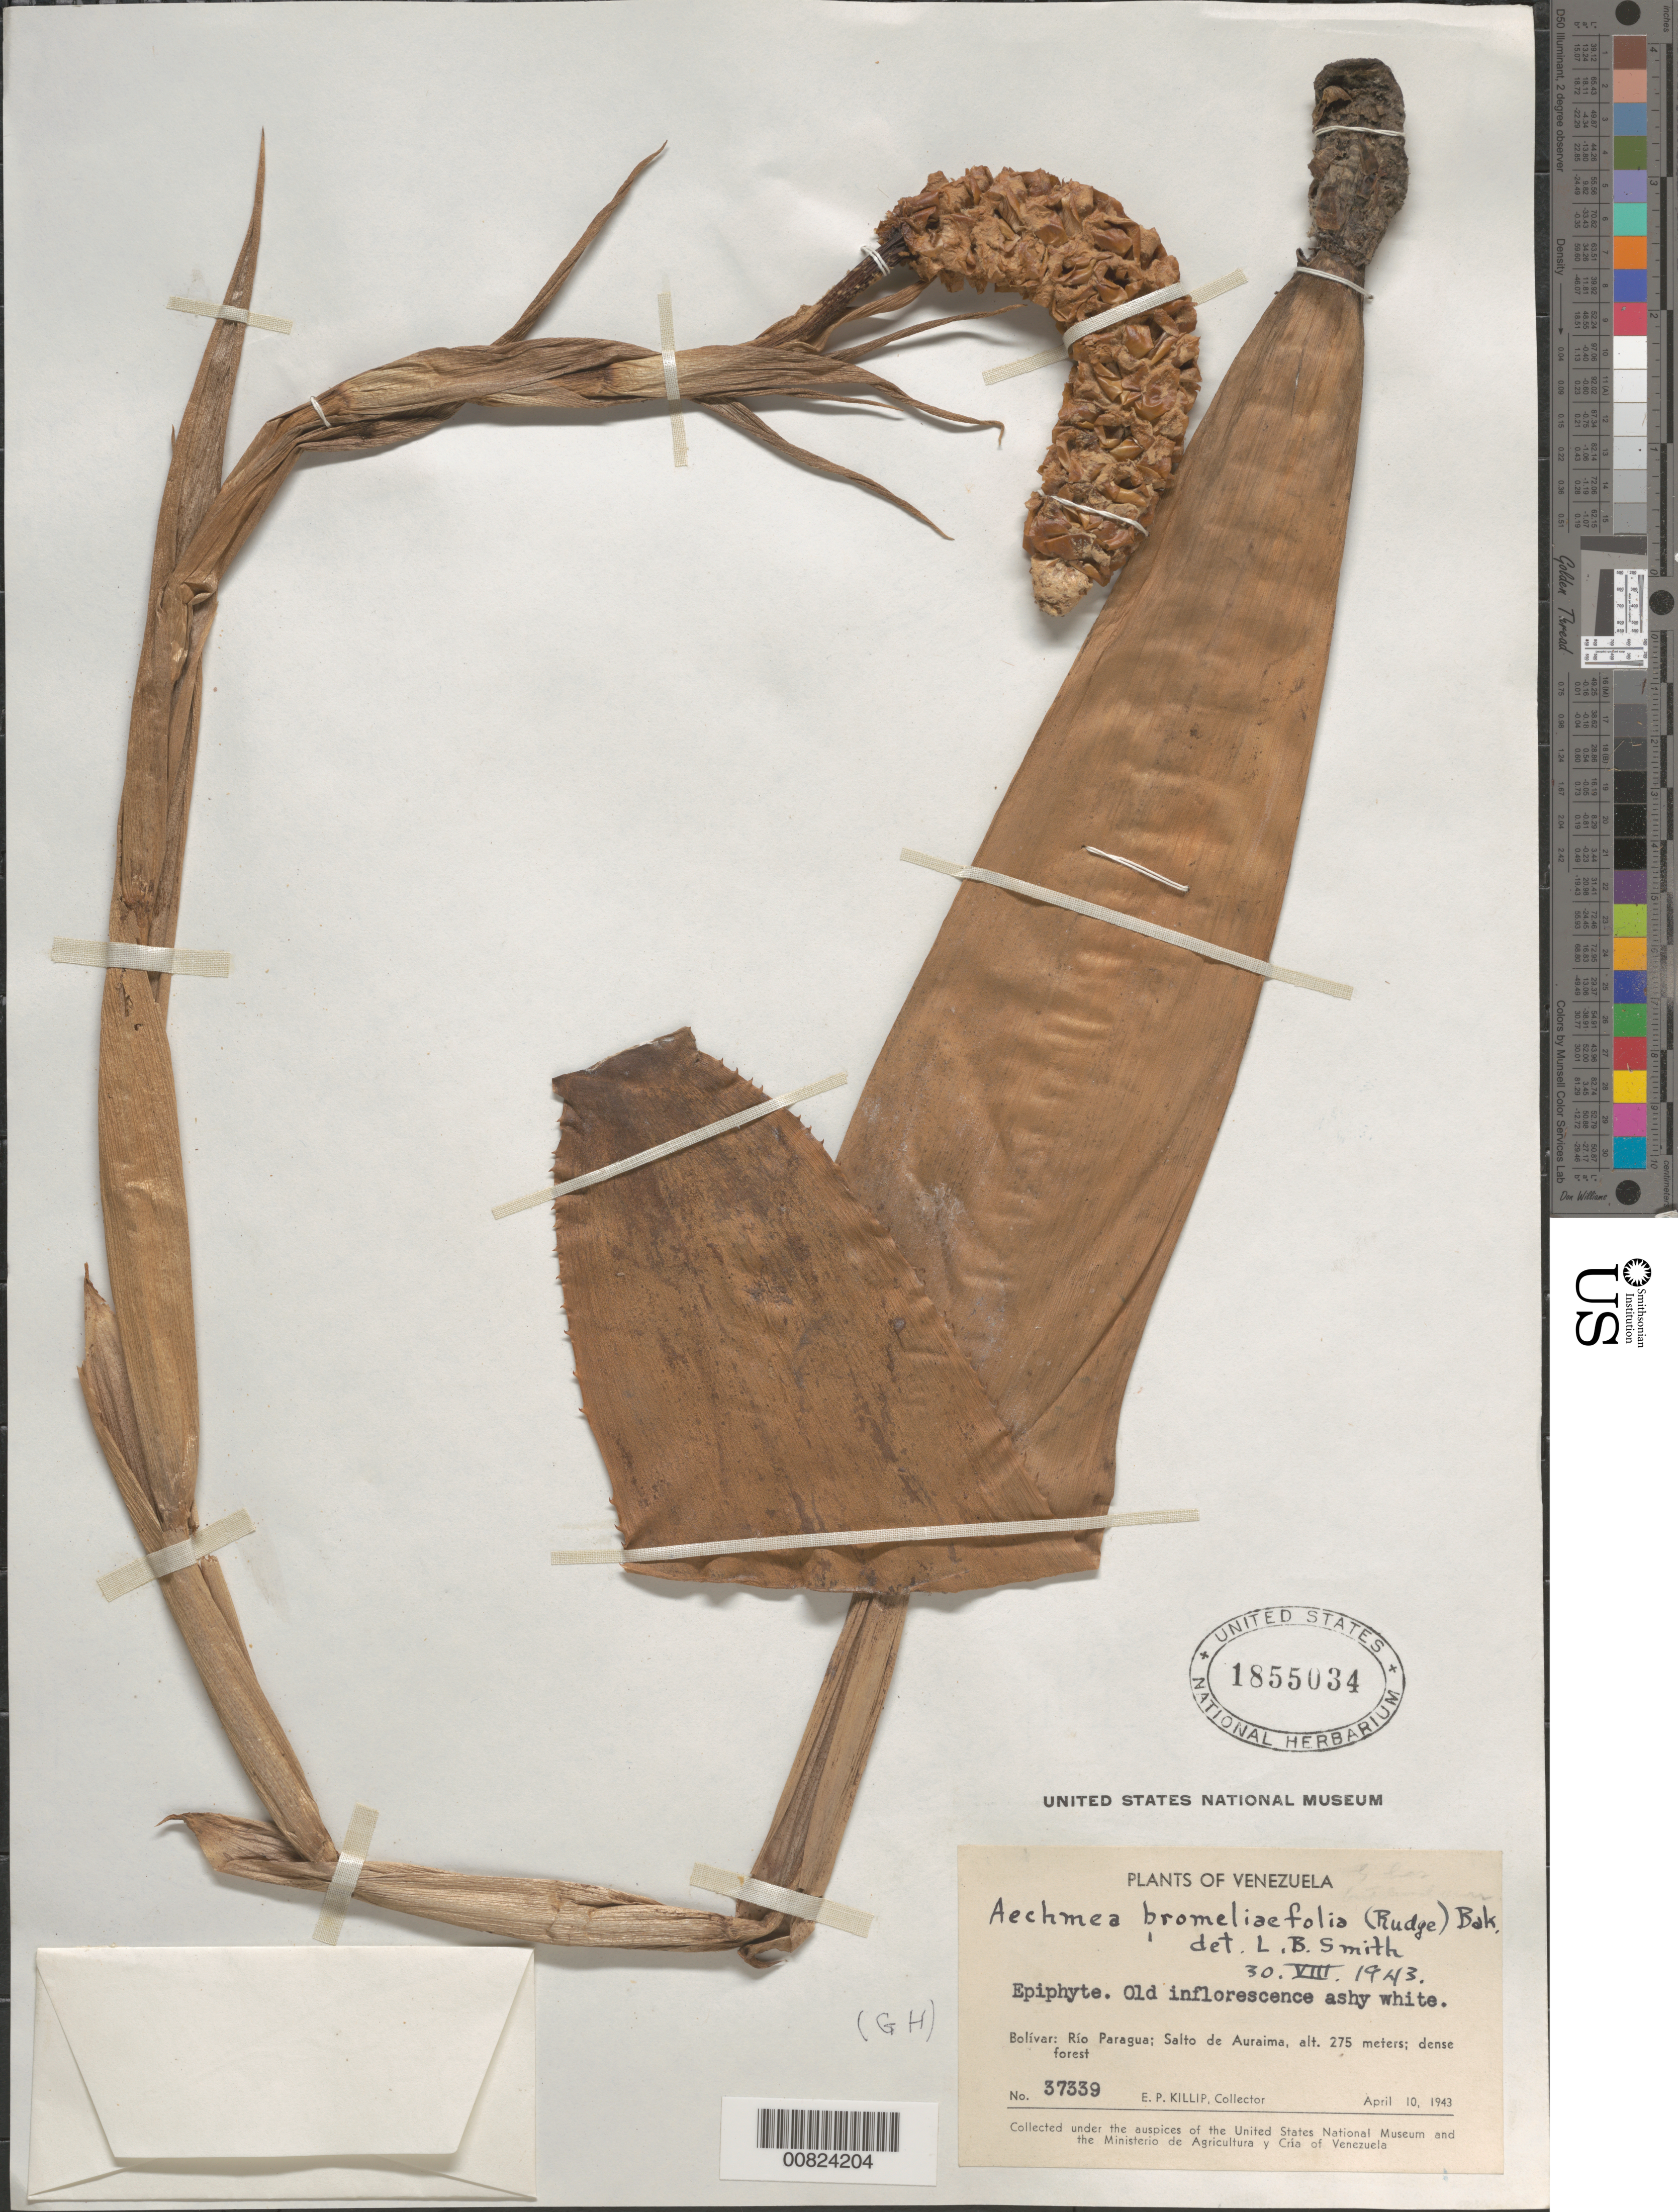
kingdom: Plantae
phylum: Tracheophyta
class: Liliopsida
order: Poales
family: Bromeliaceae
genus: Aechmea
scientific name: Aechmea bromeliifolia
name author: (Rudge) Baker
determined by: Smith, Lyman B., (US), NMNH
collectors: E. P. Killip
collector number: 37339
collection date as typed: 10-Apr-43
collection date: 1943-04-10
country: Venezuela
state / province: Bolívar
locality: Salto de Auraima, Río Paragua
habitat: Dense forest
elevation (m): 275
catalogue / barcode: US 1855034